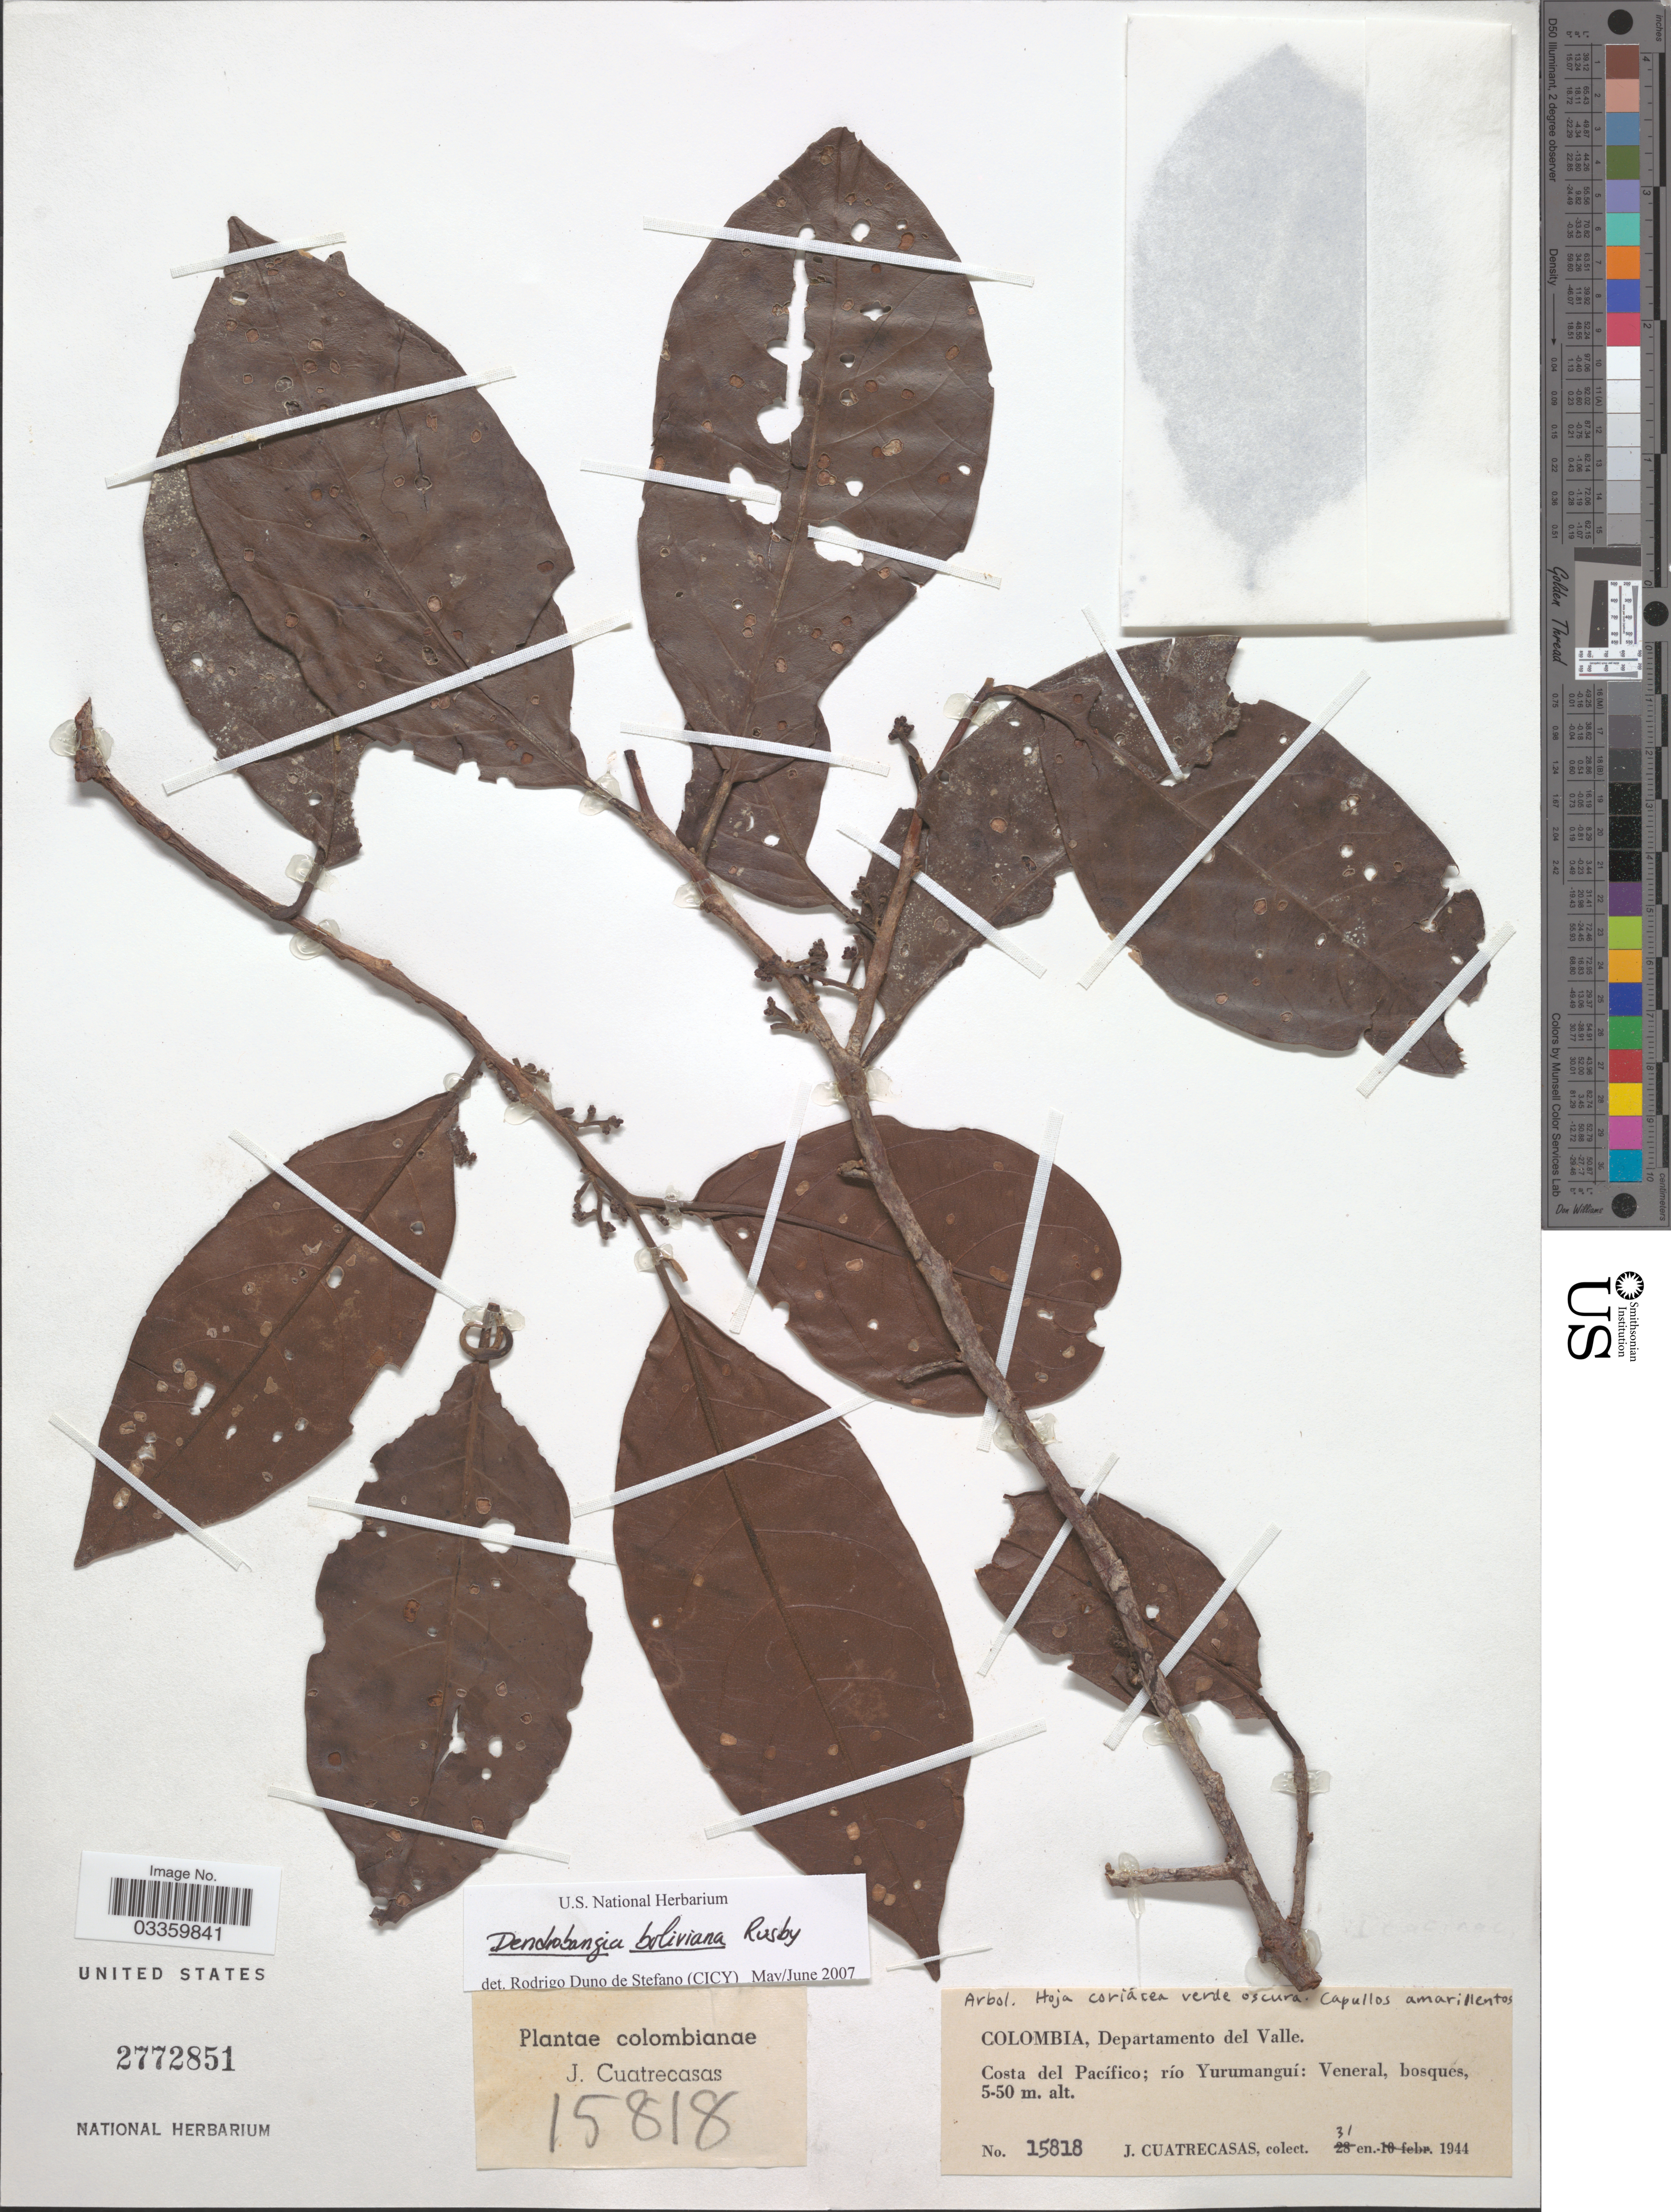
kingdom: Plantae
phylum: Tracheophyta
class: Magnoliopsida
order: Metteniusales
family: Metteniusaceae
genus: Dendrobangia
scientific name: Dendrobangia boliviana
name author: Rusby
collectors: J. Cuatrecasas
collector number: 15818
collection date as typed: Transcribed d/m/y: 31/2/1944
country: Colombia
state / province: Valle del Cauca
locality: Departamento del Valle. Costa del Pacífico; río Yurumanguí: Veneral.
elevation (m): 5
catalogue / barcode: US 2772851